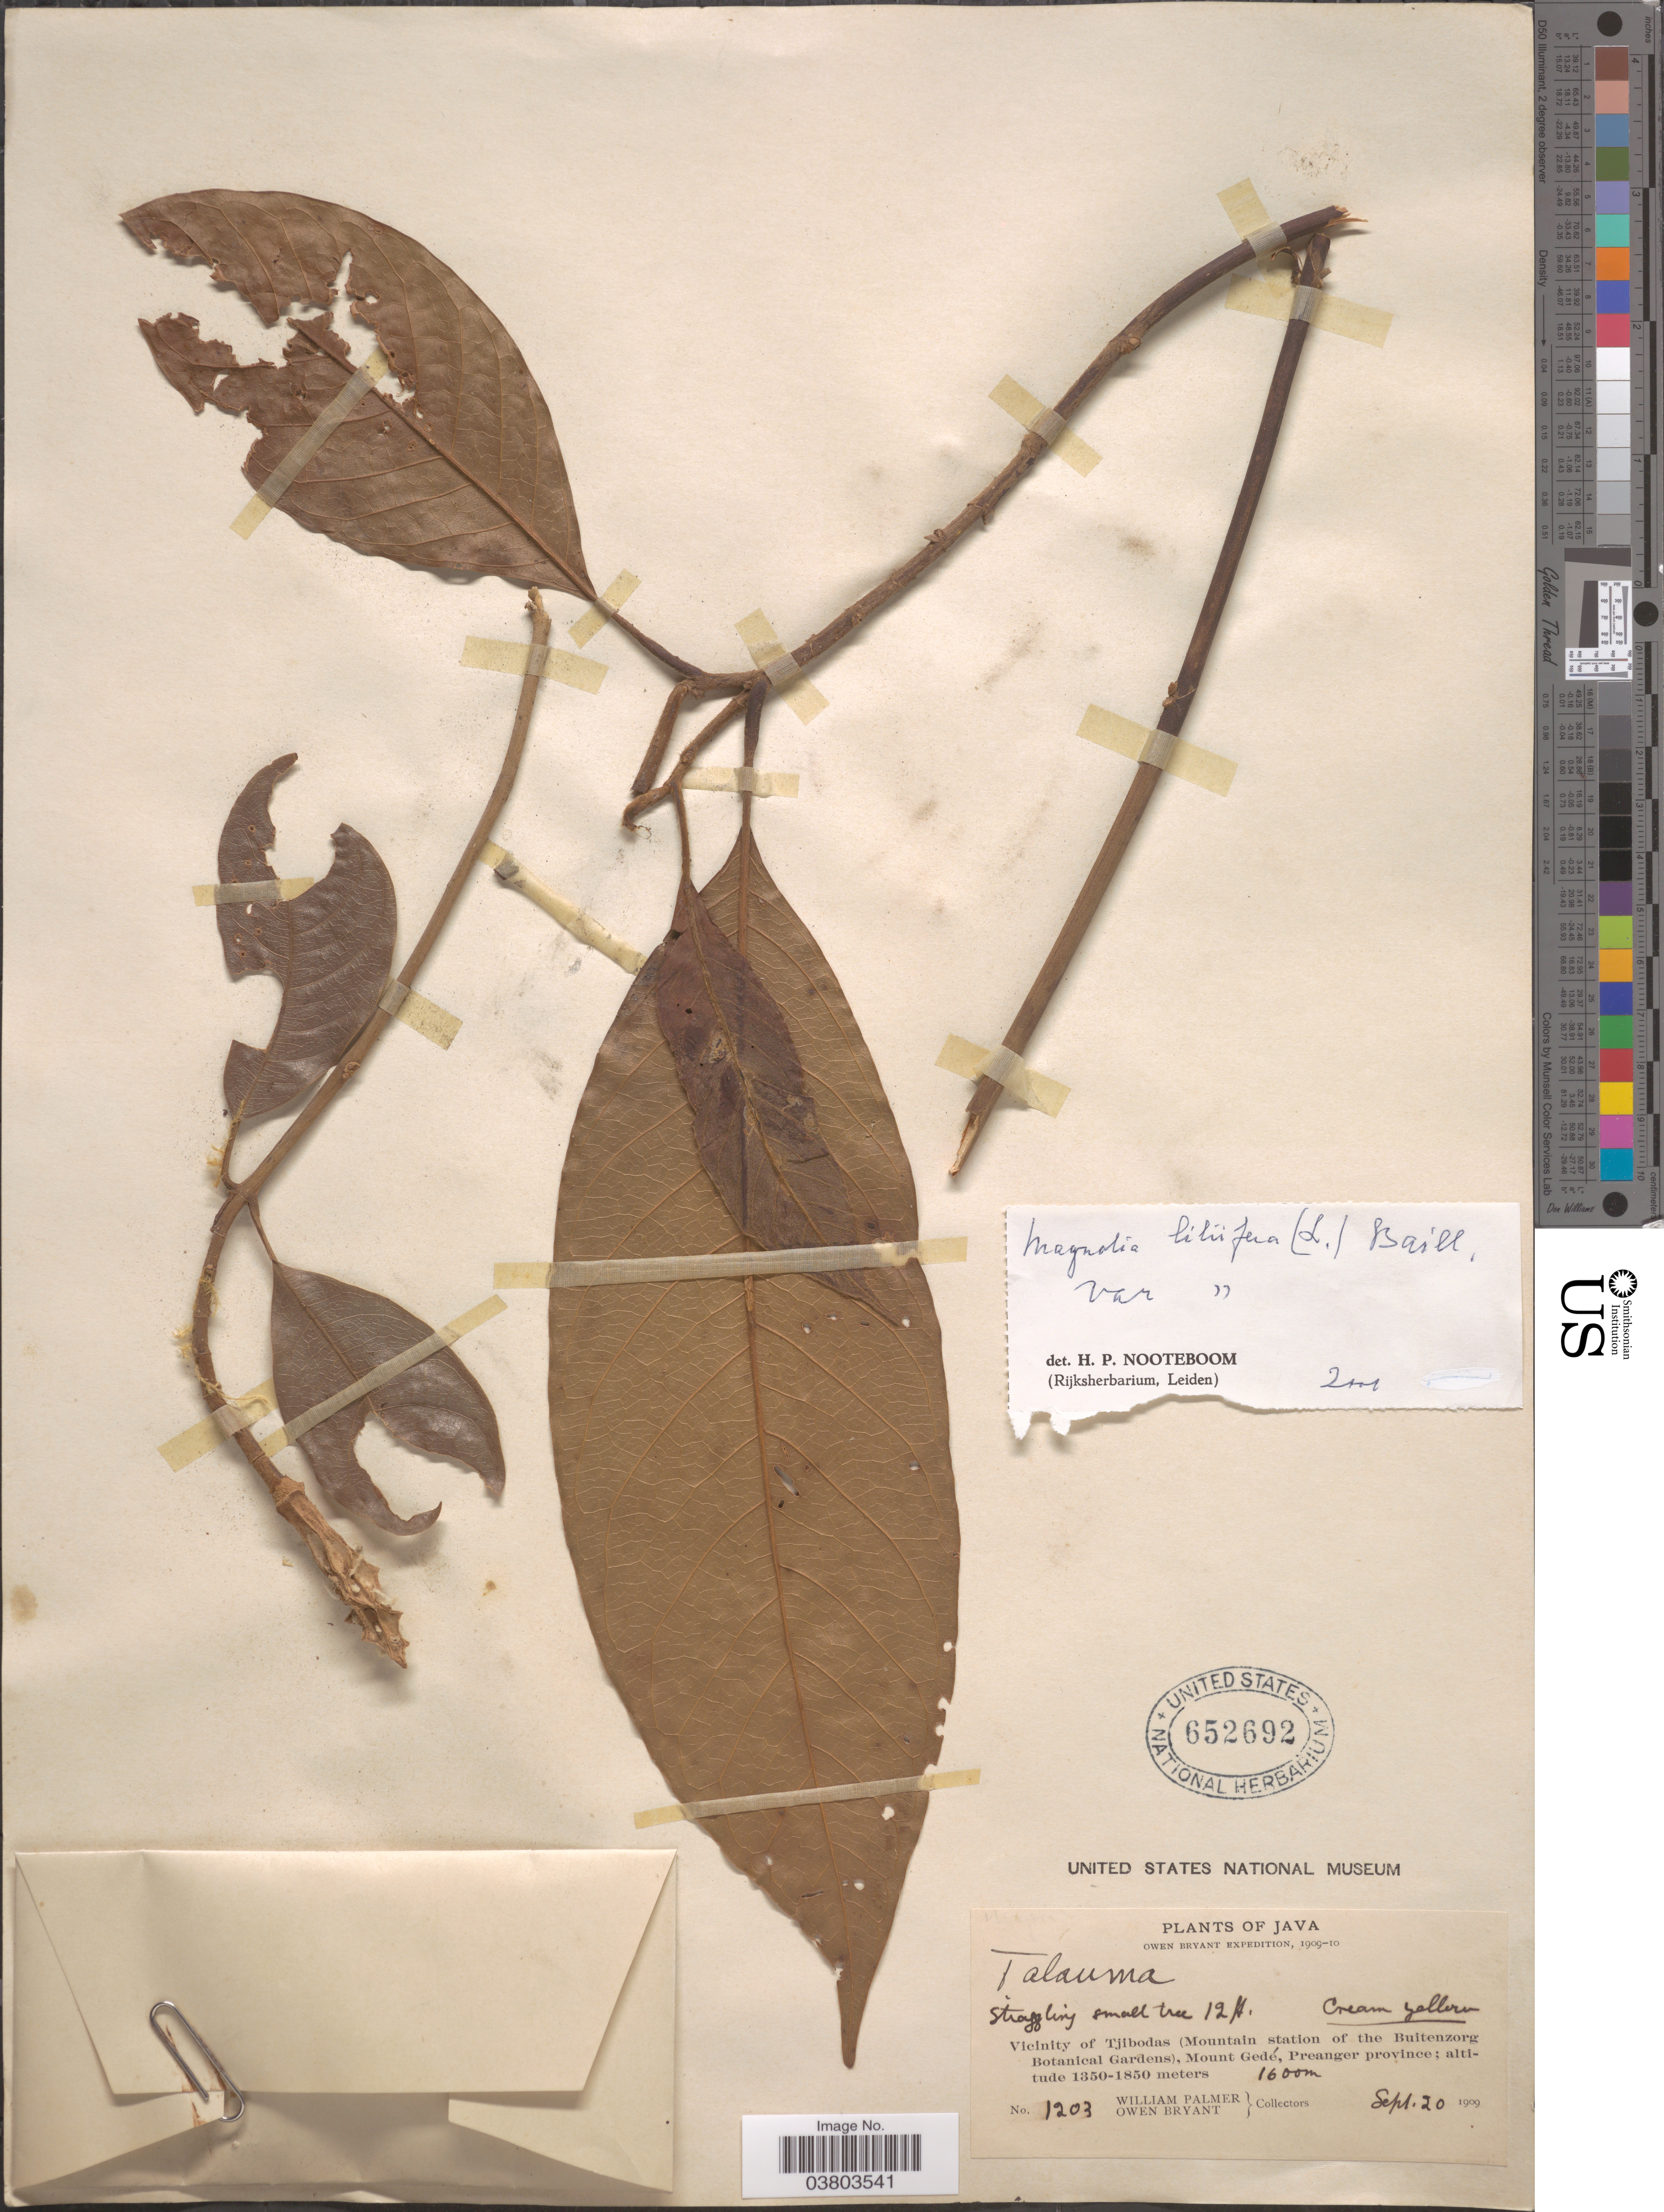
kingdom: Plantae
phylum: Tracheophyta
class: Magnoliopsida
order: Magnoliales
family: Magnoliaceae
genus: Magnolia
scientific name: Magnolia liliifera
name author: Baill.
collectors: W. Palmer & O. Bryant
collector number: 1203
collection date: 1909-09-20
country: Indonesia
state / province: Java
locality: Vicinity of Tjibodas (Mountain station of the Buitenzorg Botanical Gardens), Mount Gedé, Preanger province.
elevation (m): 1600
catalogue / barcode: US 652692